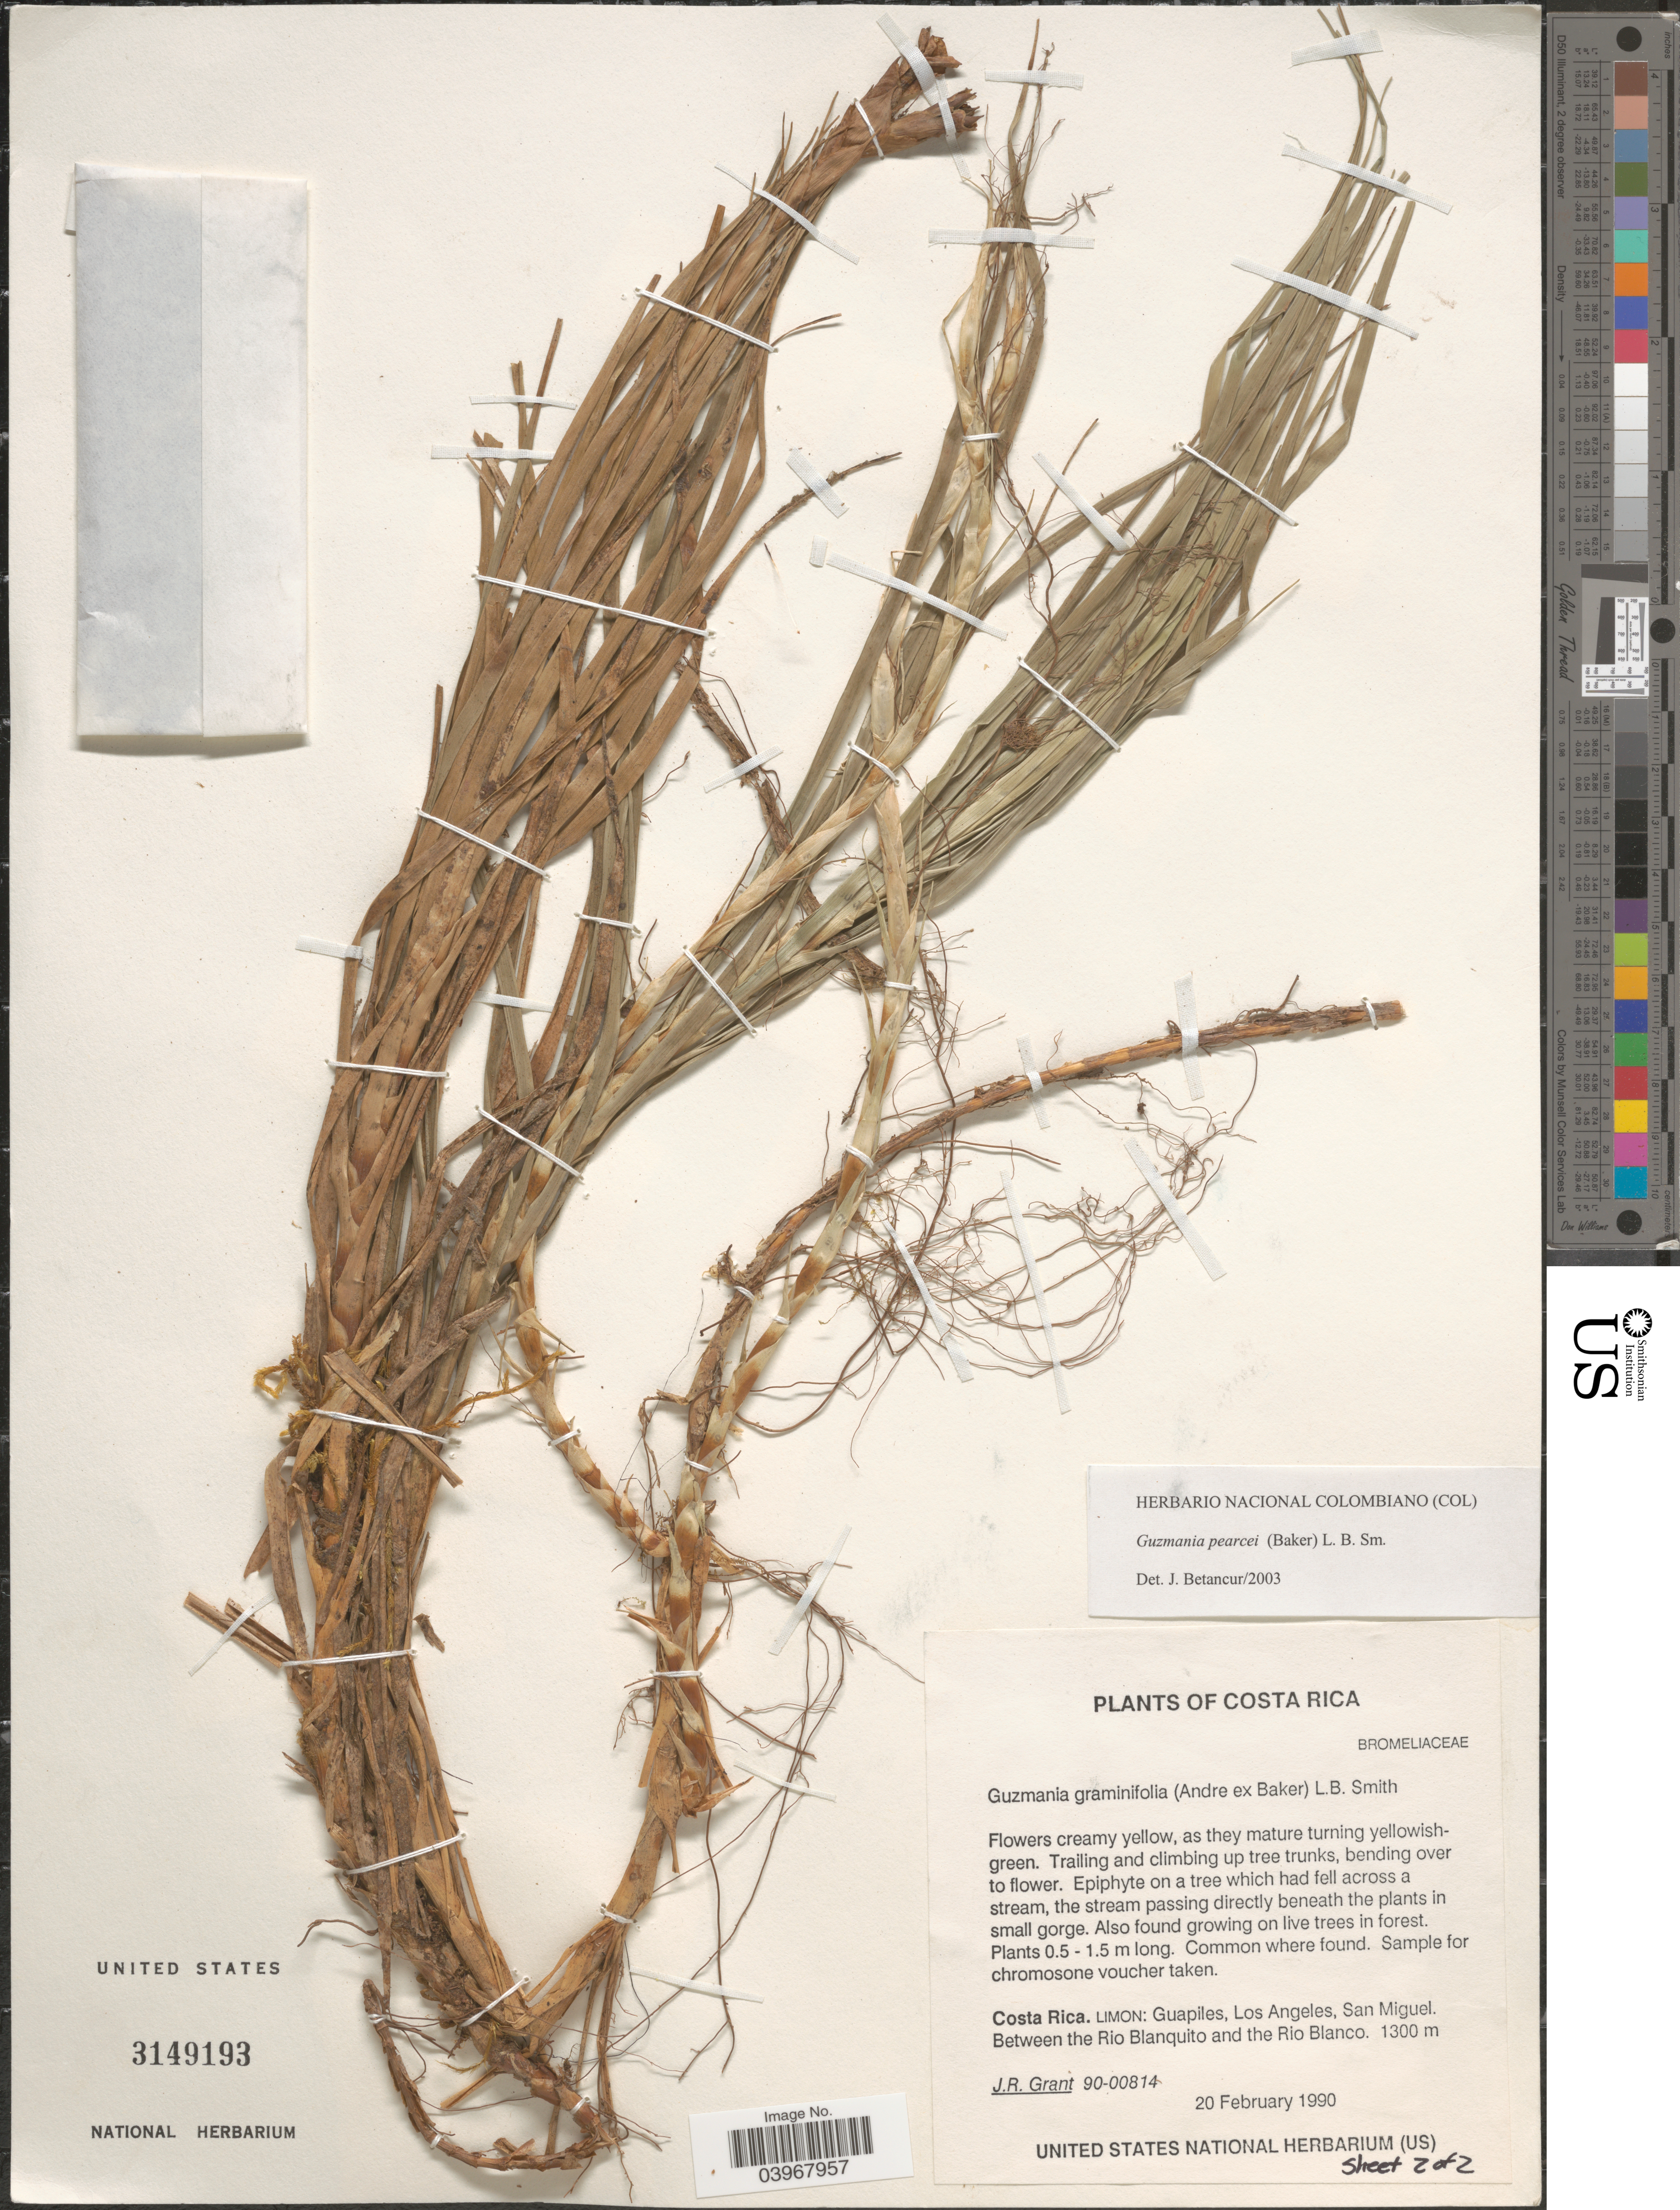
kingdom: Plantae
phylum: Tracheophyta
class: Liliopsida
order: Poales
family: Bromeliaceae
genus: Guzmania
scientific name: Guzmania pearcei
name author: L.B. Sm.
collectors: J. Grant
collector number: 90-00814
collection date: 1990-02-20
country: Costa Rica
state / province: Limón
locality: Guapiles, Los Angeles, San Miguel. Between the Rio Blanquito and the Rio Blanco.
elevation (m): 1300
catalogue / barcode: US 3149193